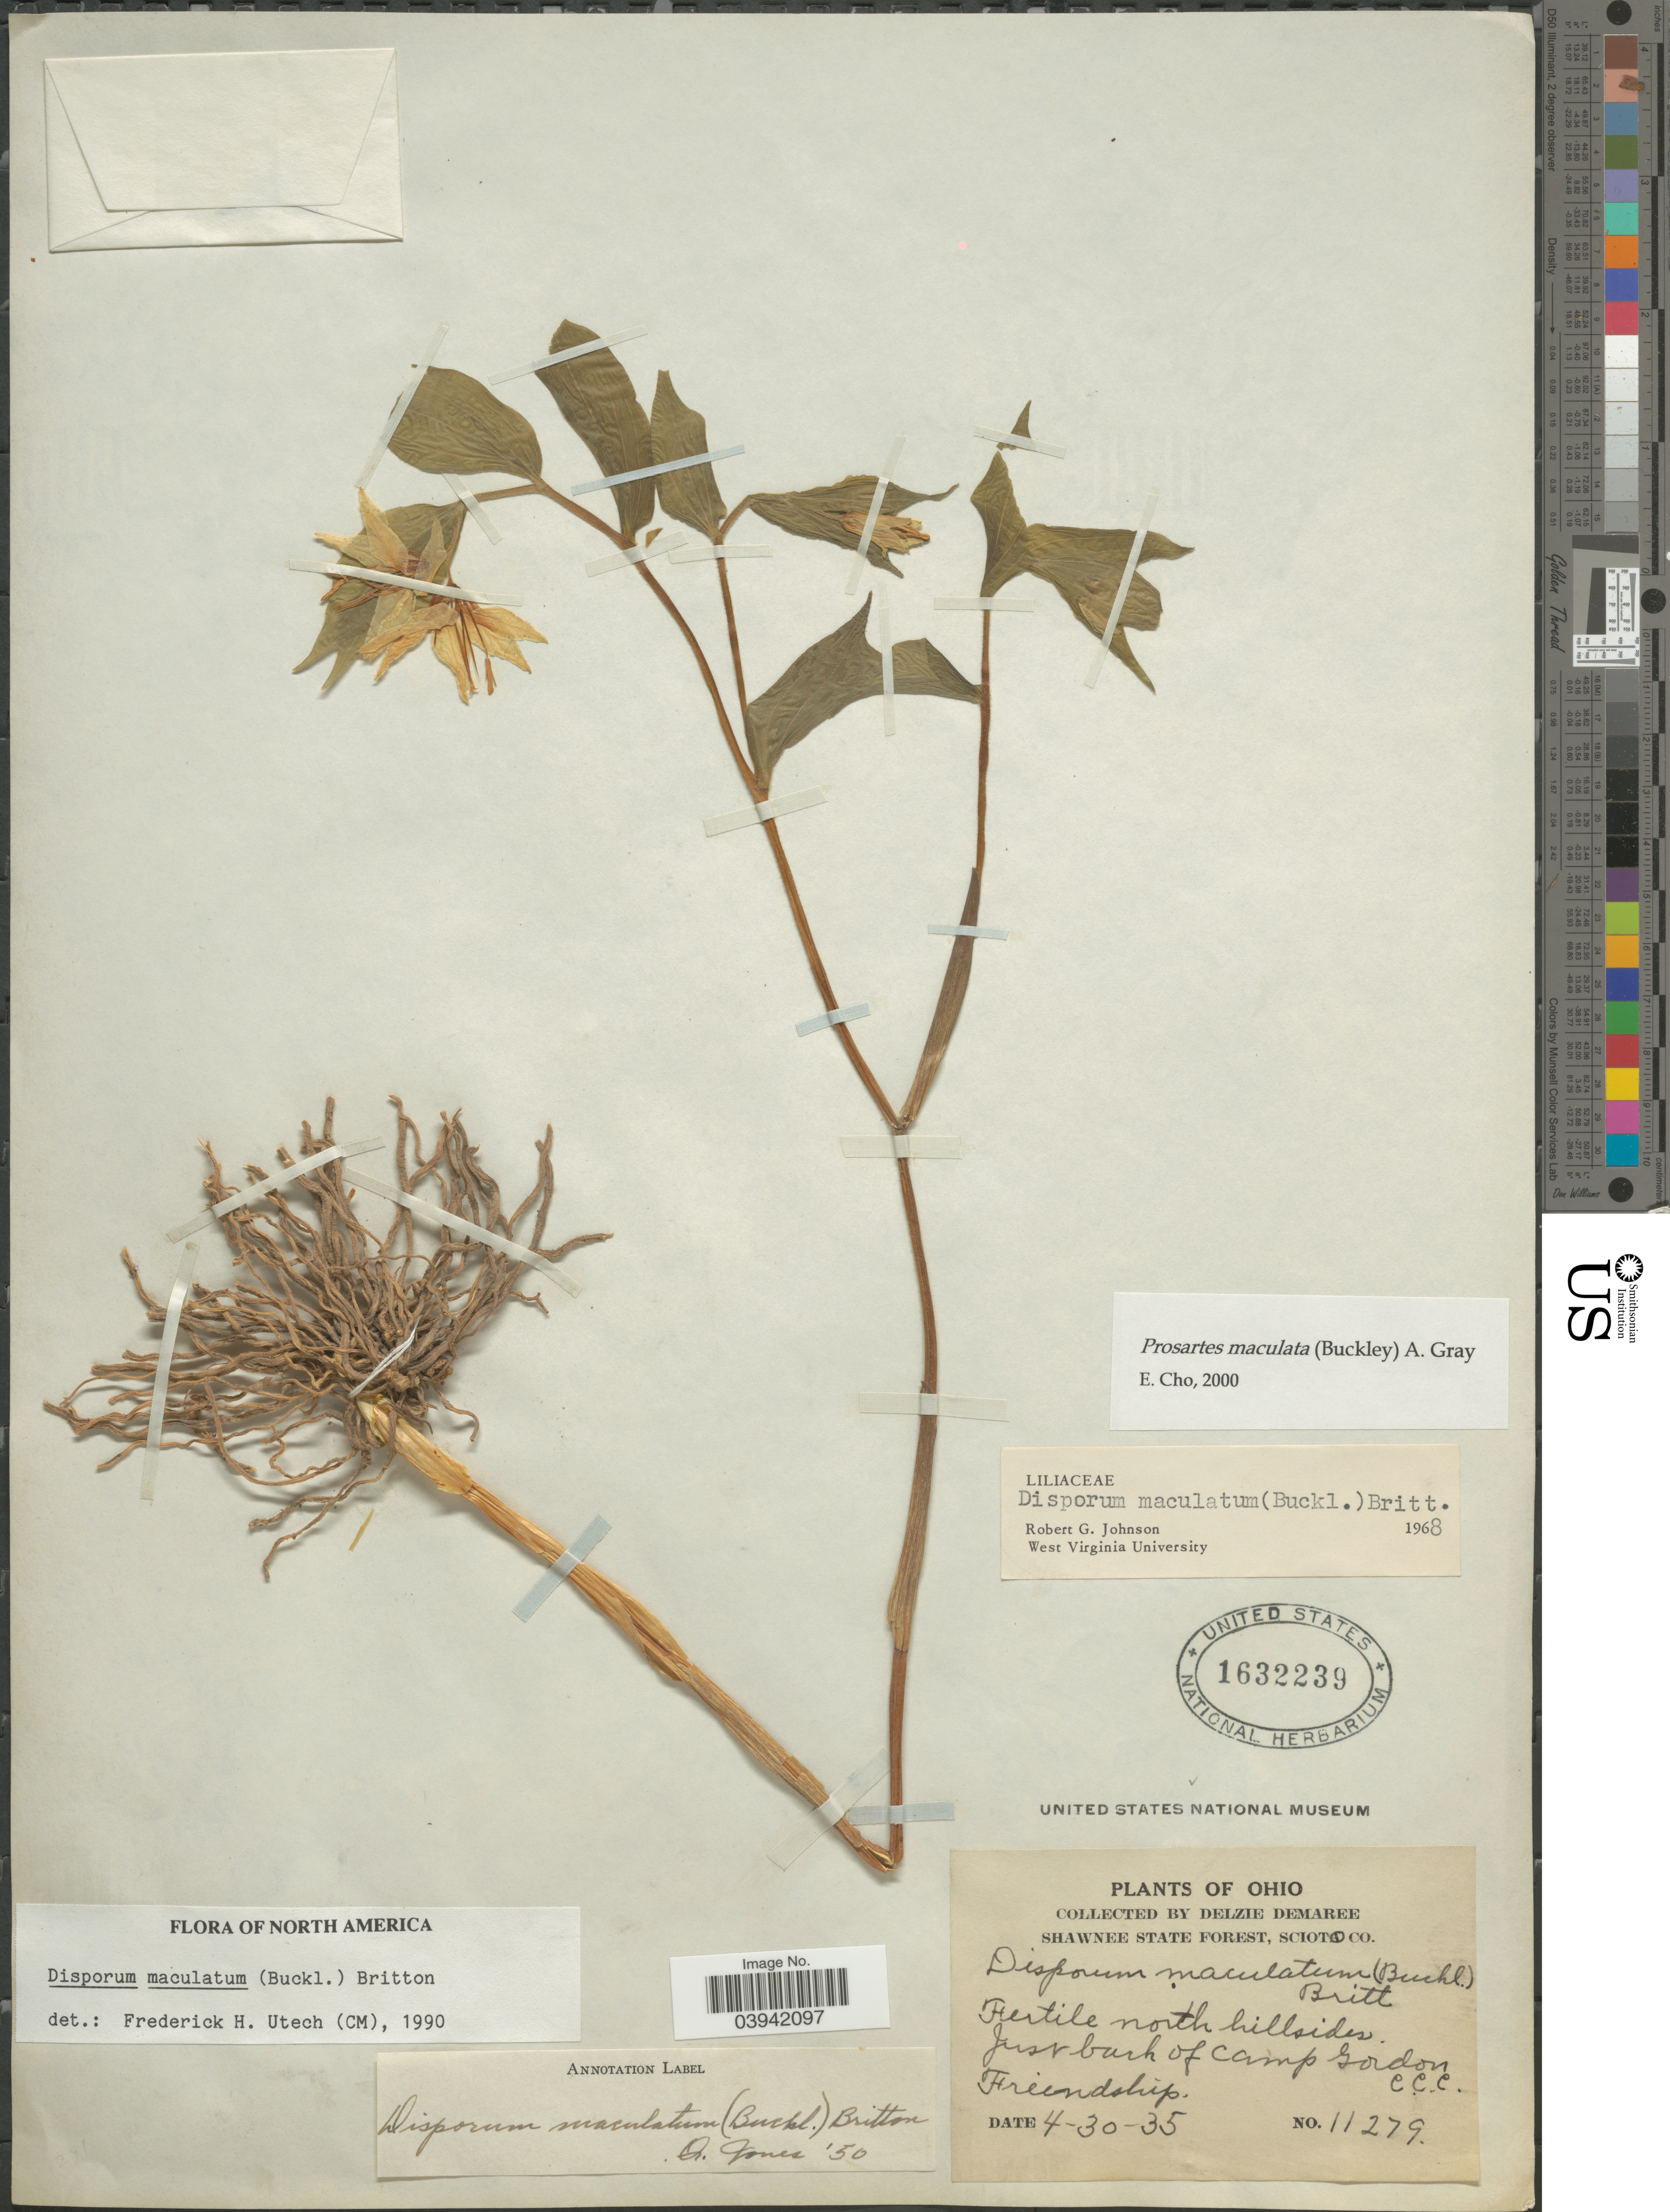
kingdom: Plantae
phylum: Tracheophyta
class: Liliopsida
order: Liliales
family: Liliaceae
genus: Prosartes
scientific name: Prosartes maculata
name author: (Buckley) A. Gray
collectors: D. Demaree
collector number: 11279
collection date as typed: Transcribed d/m/y: 30/4/35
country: United States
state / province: Ohio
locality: North hillsides. Just back of Camp gordon C.C.C. Friendship.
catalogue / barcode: US 1632239